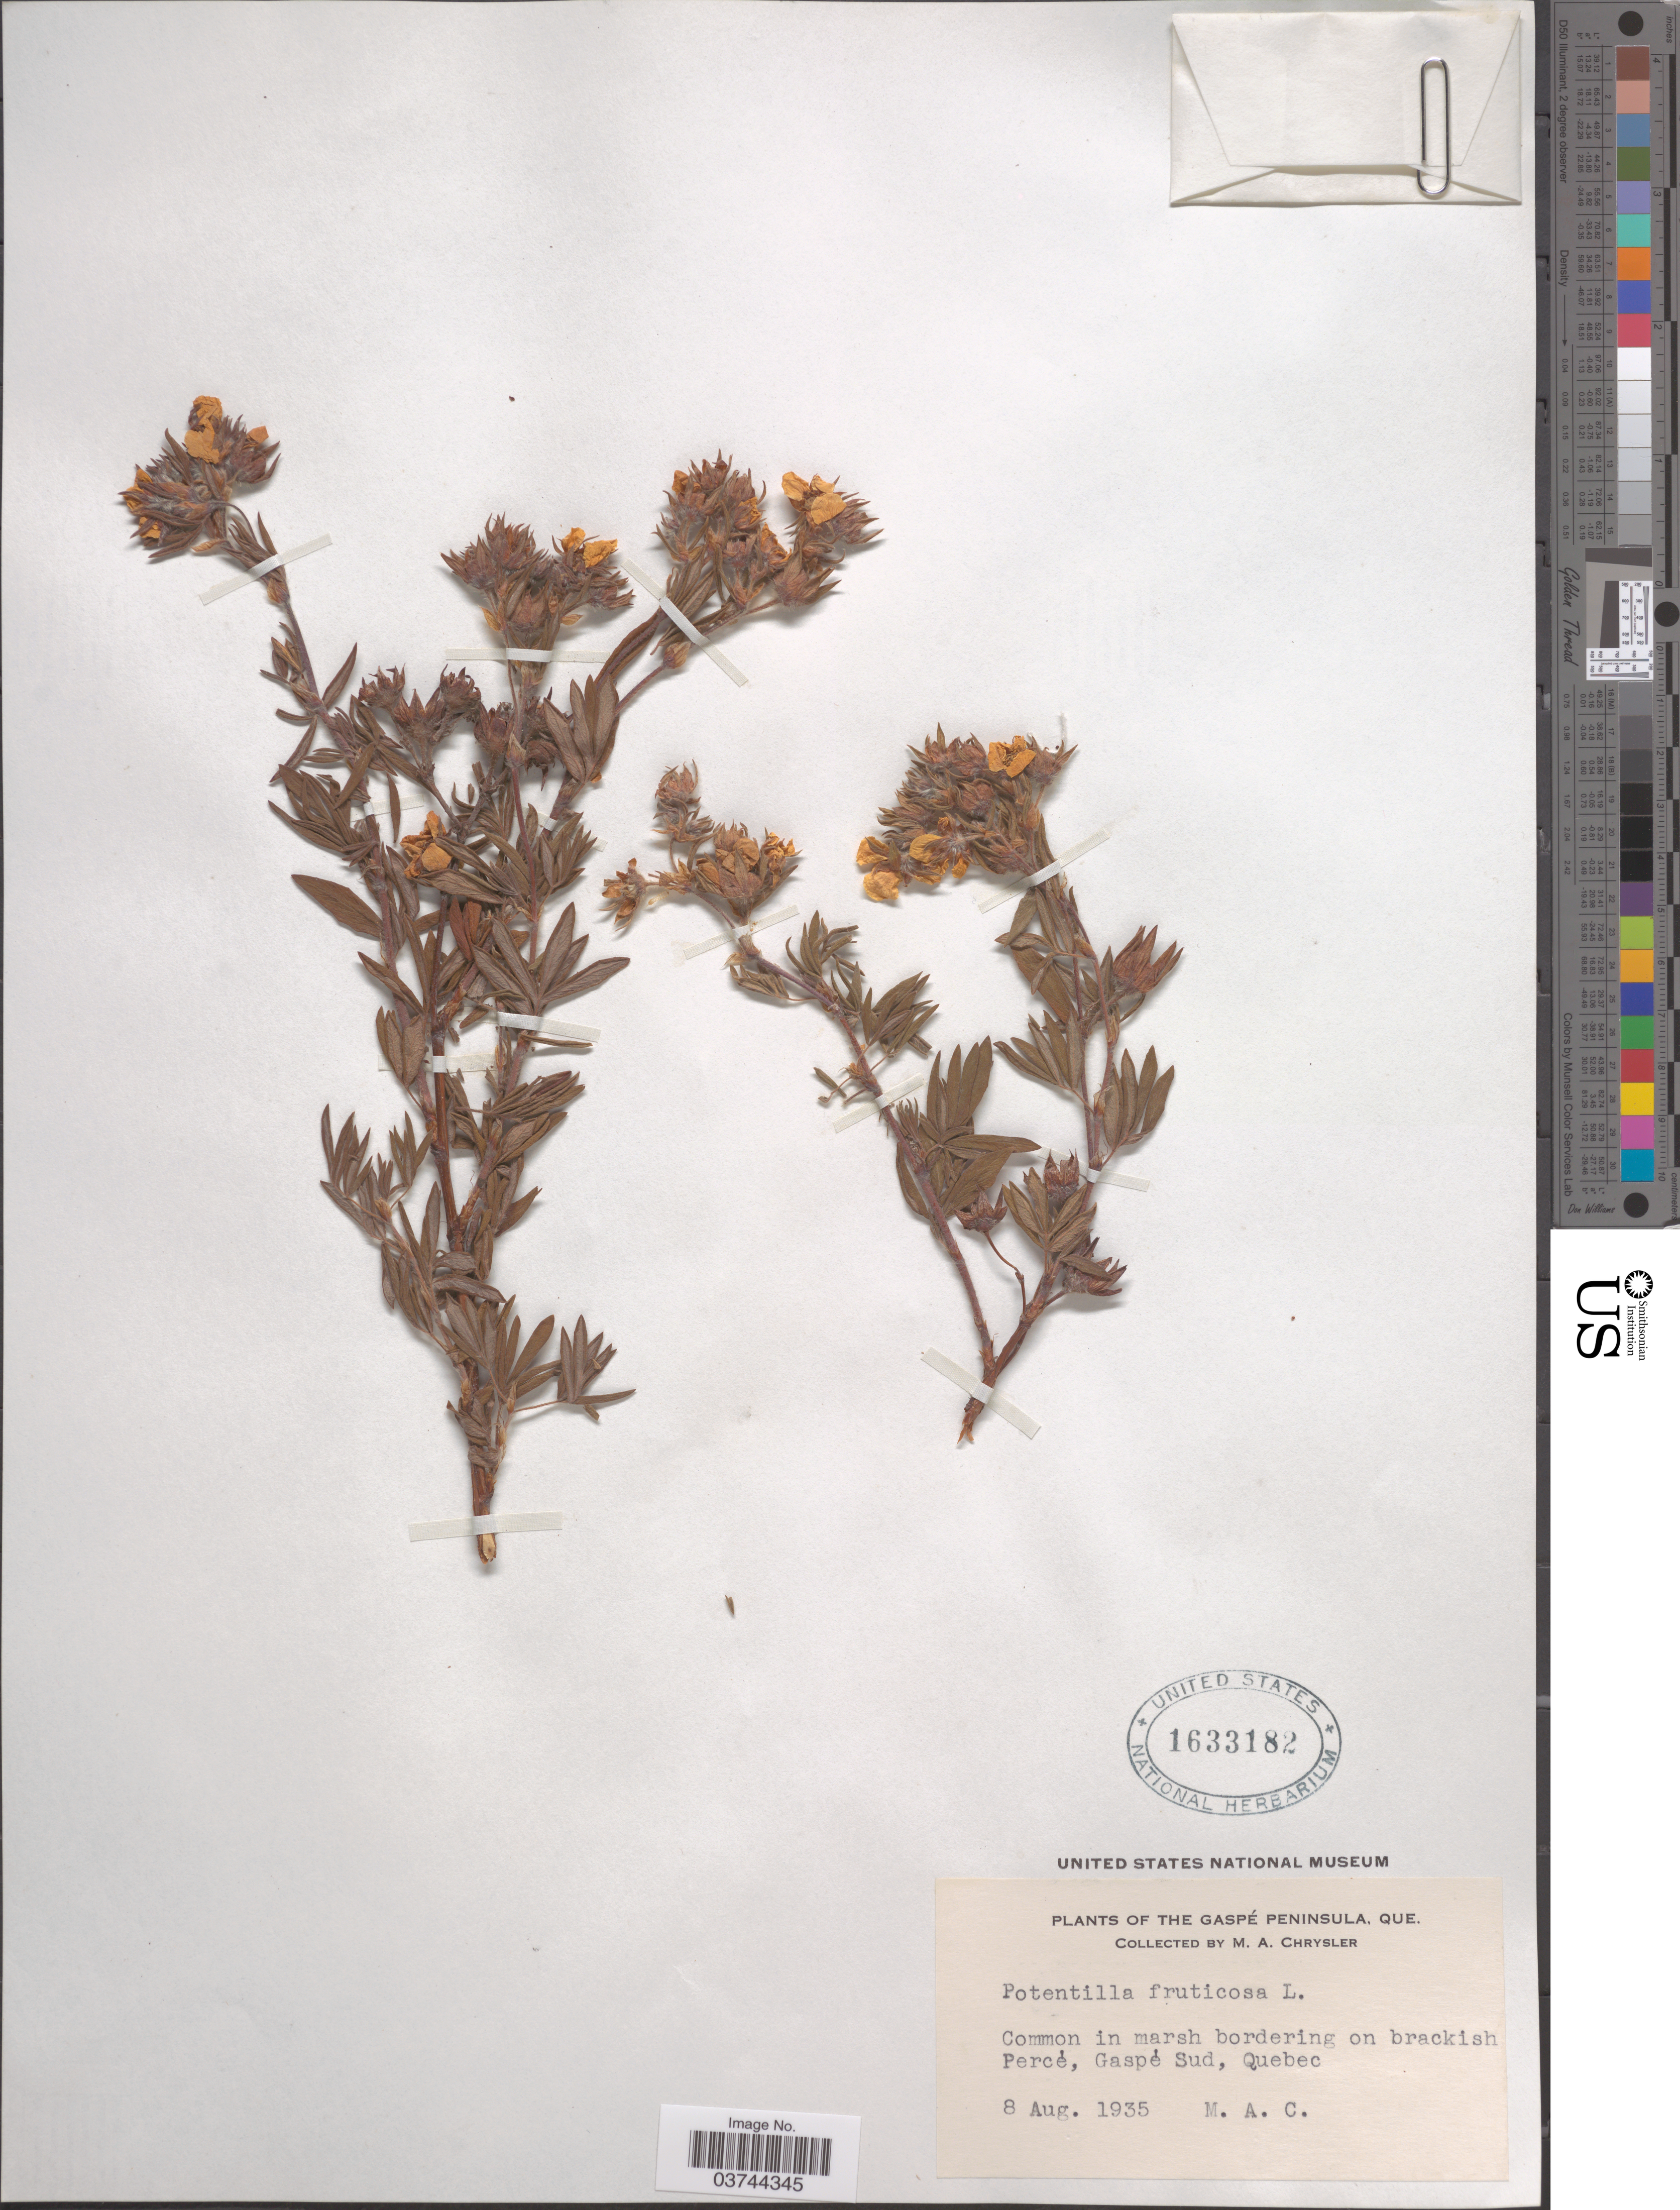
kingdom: Plantae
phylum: Tracheophyta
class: Magnoliopsida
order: Rosales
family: Rosaceae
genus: Dasiphora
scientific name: Dasiphora fruticosa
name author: (L.) Rydb.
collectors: M. Chrysler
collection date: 1935-08-08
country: Canada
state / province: Quebec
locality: The Gaspé Peninsula. Common in marsh bordering on brackish Percé, Gaspé Sud.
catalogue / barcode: US 1633182